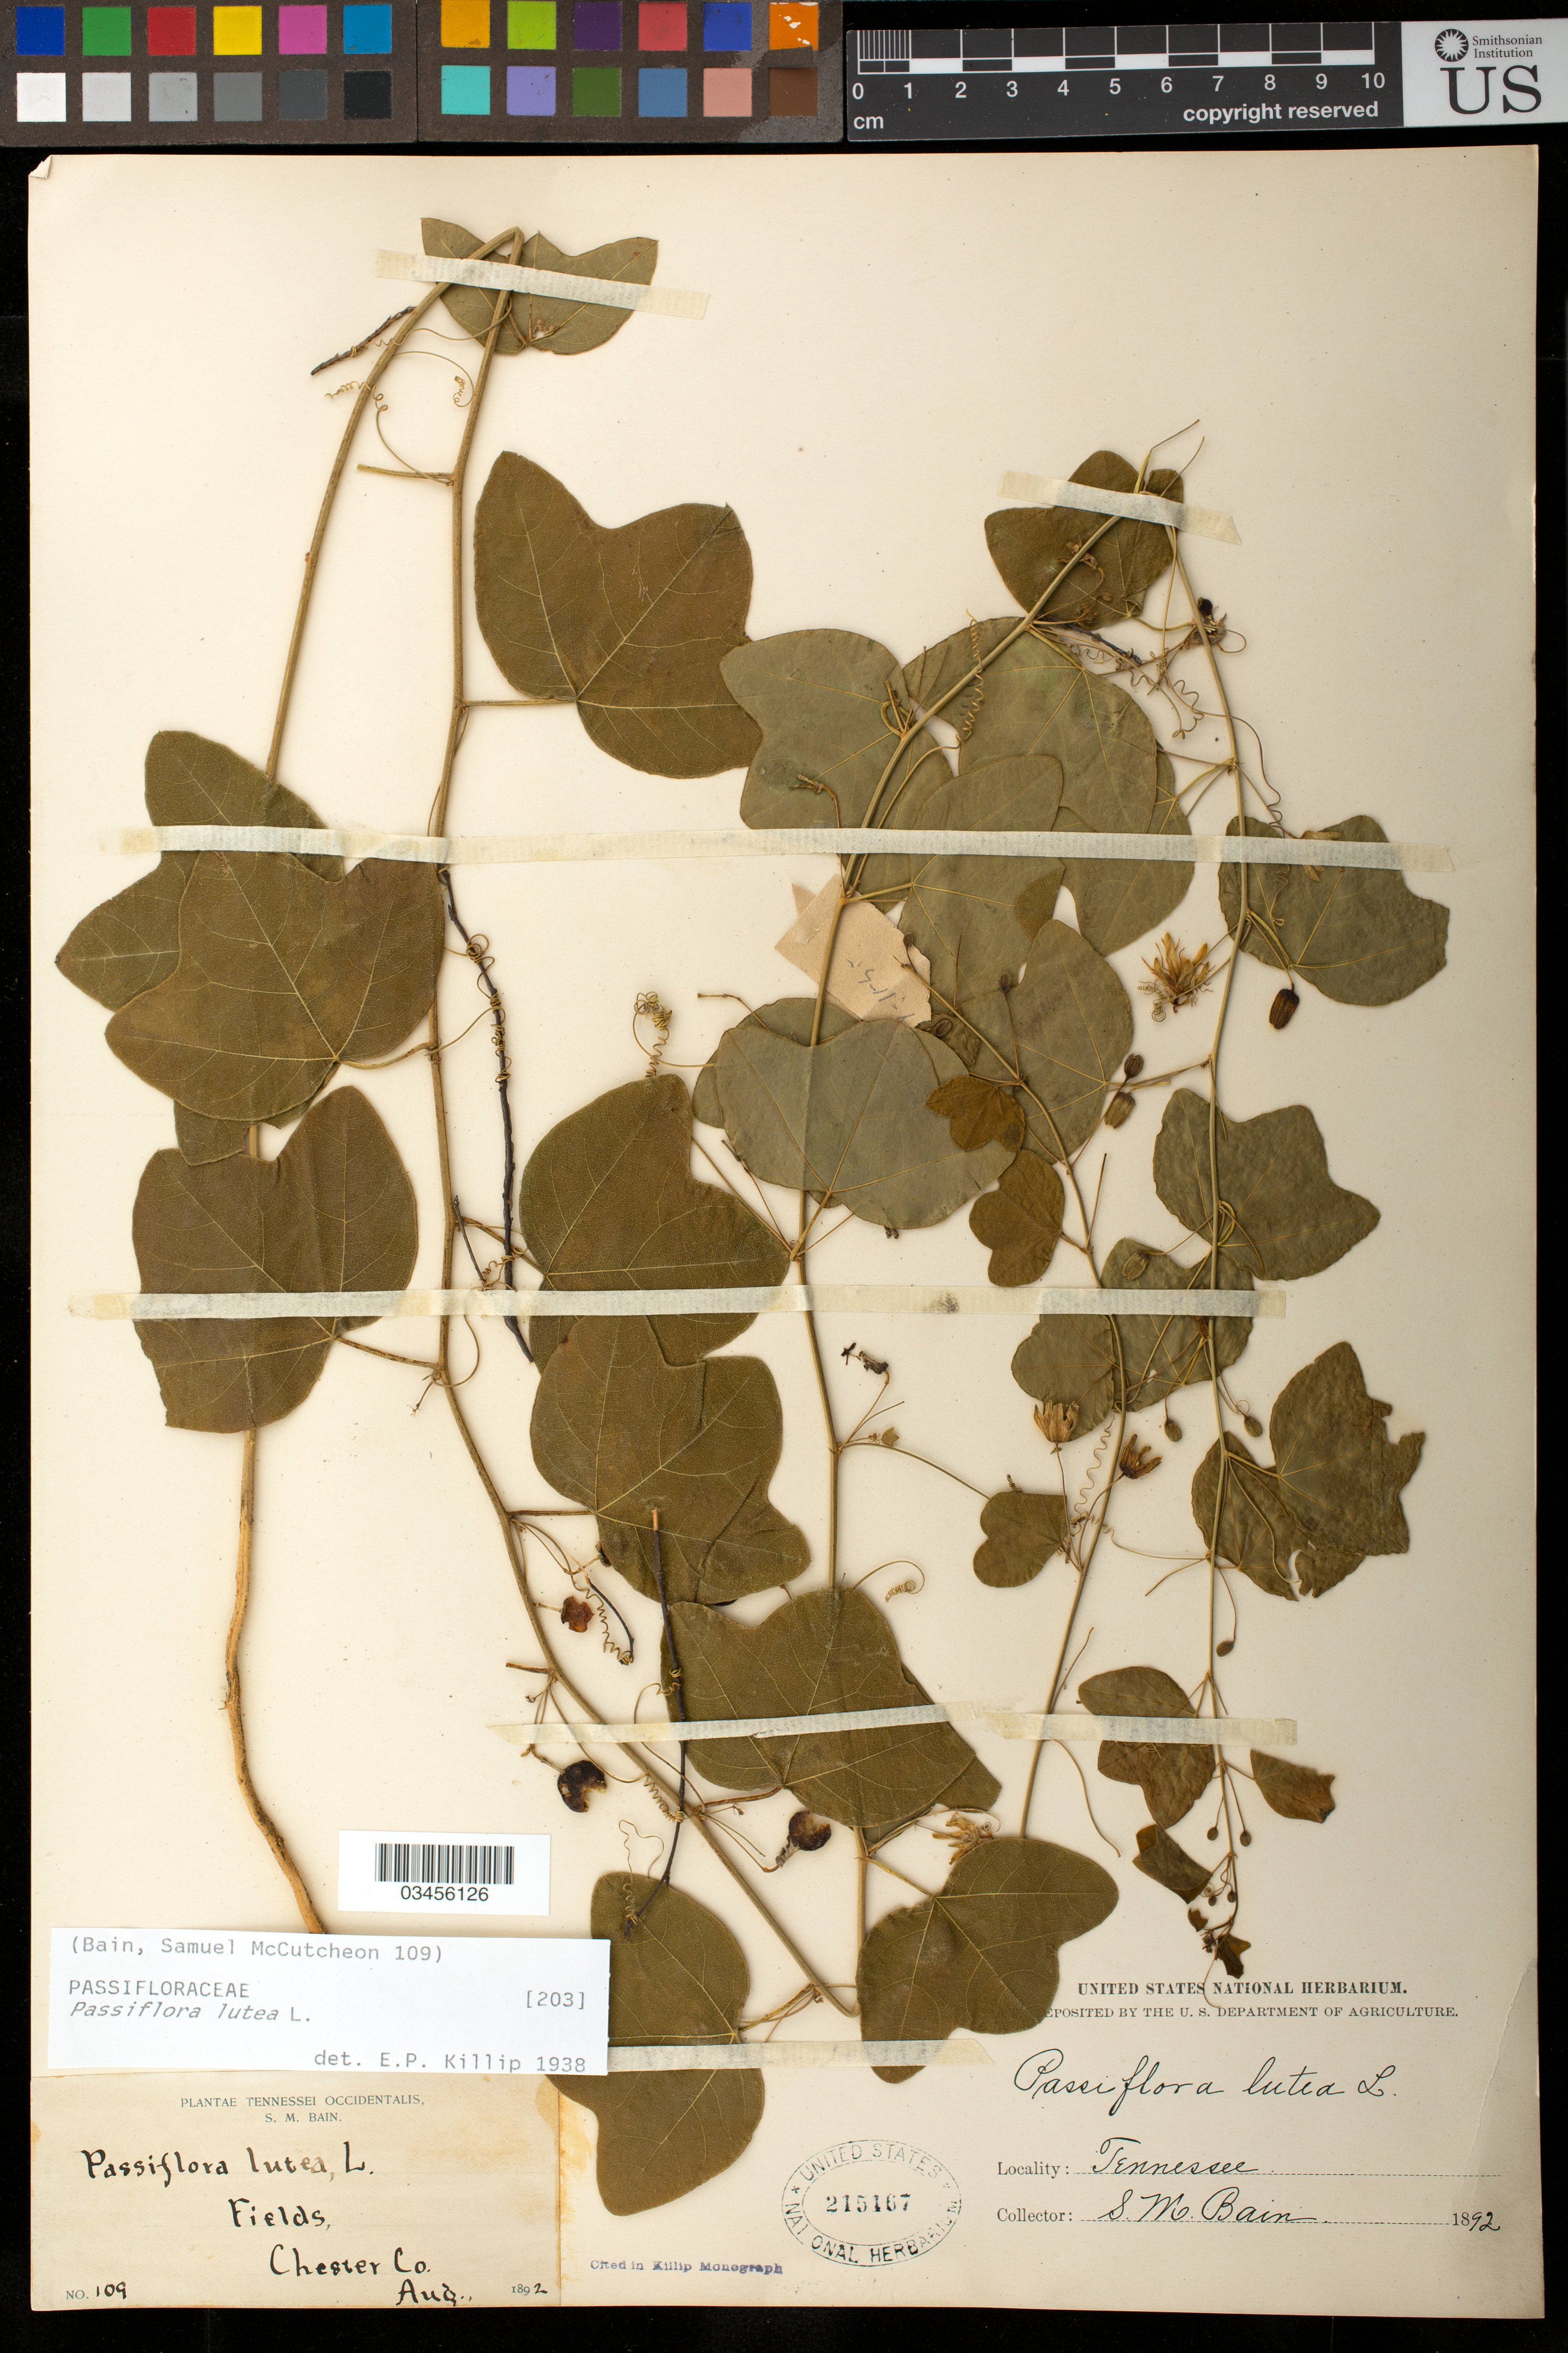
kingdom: Plantae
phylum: Tracheophyta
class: Magnoliopsida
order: Malpighiales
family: Passifloraceae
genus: Passiflora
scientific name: Passiflora lutea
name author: L.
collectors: S. M. Bain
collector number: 109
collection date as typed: Aug 1892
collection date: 1892-08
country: United States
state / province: Tennessee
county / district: Chester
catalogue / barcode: US 215167